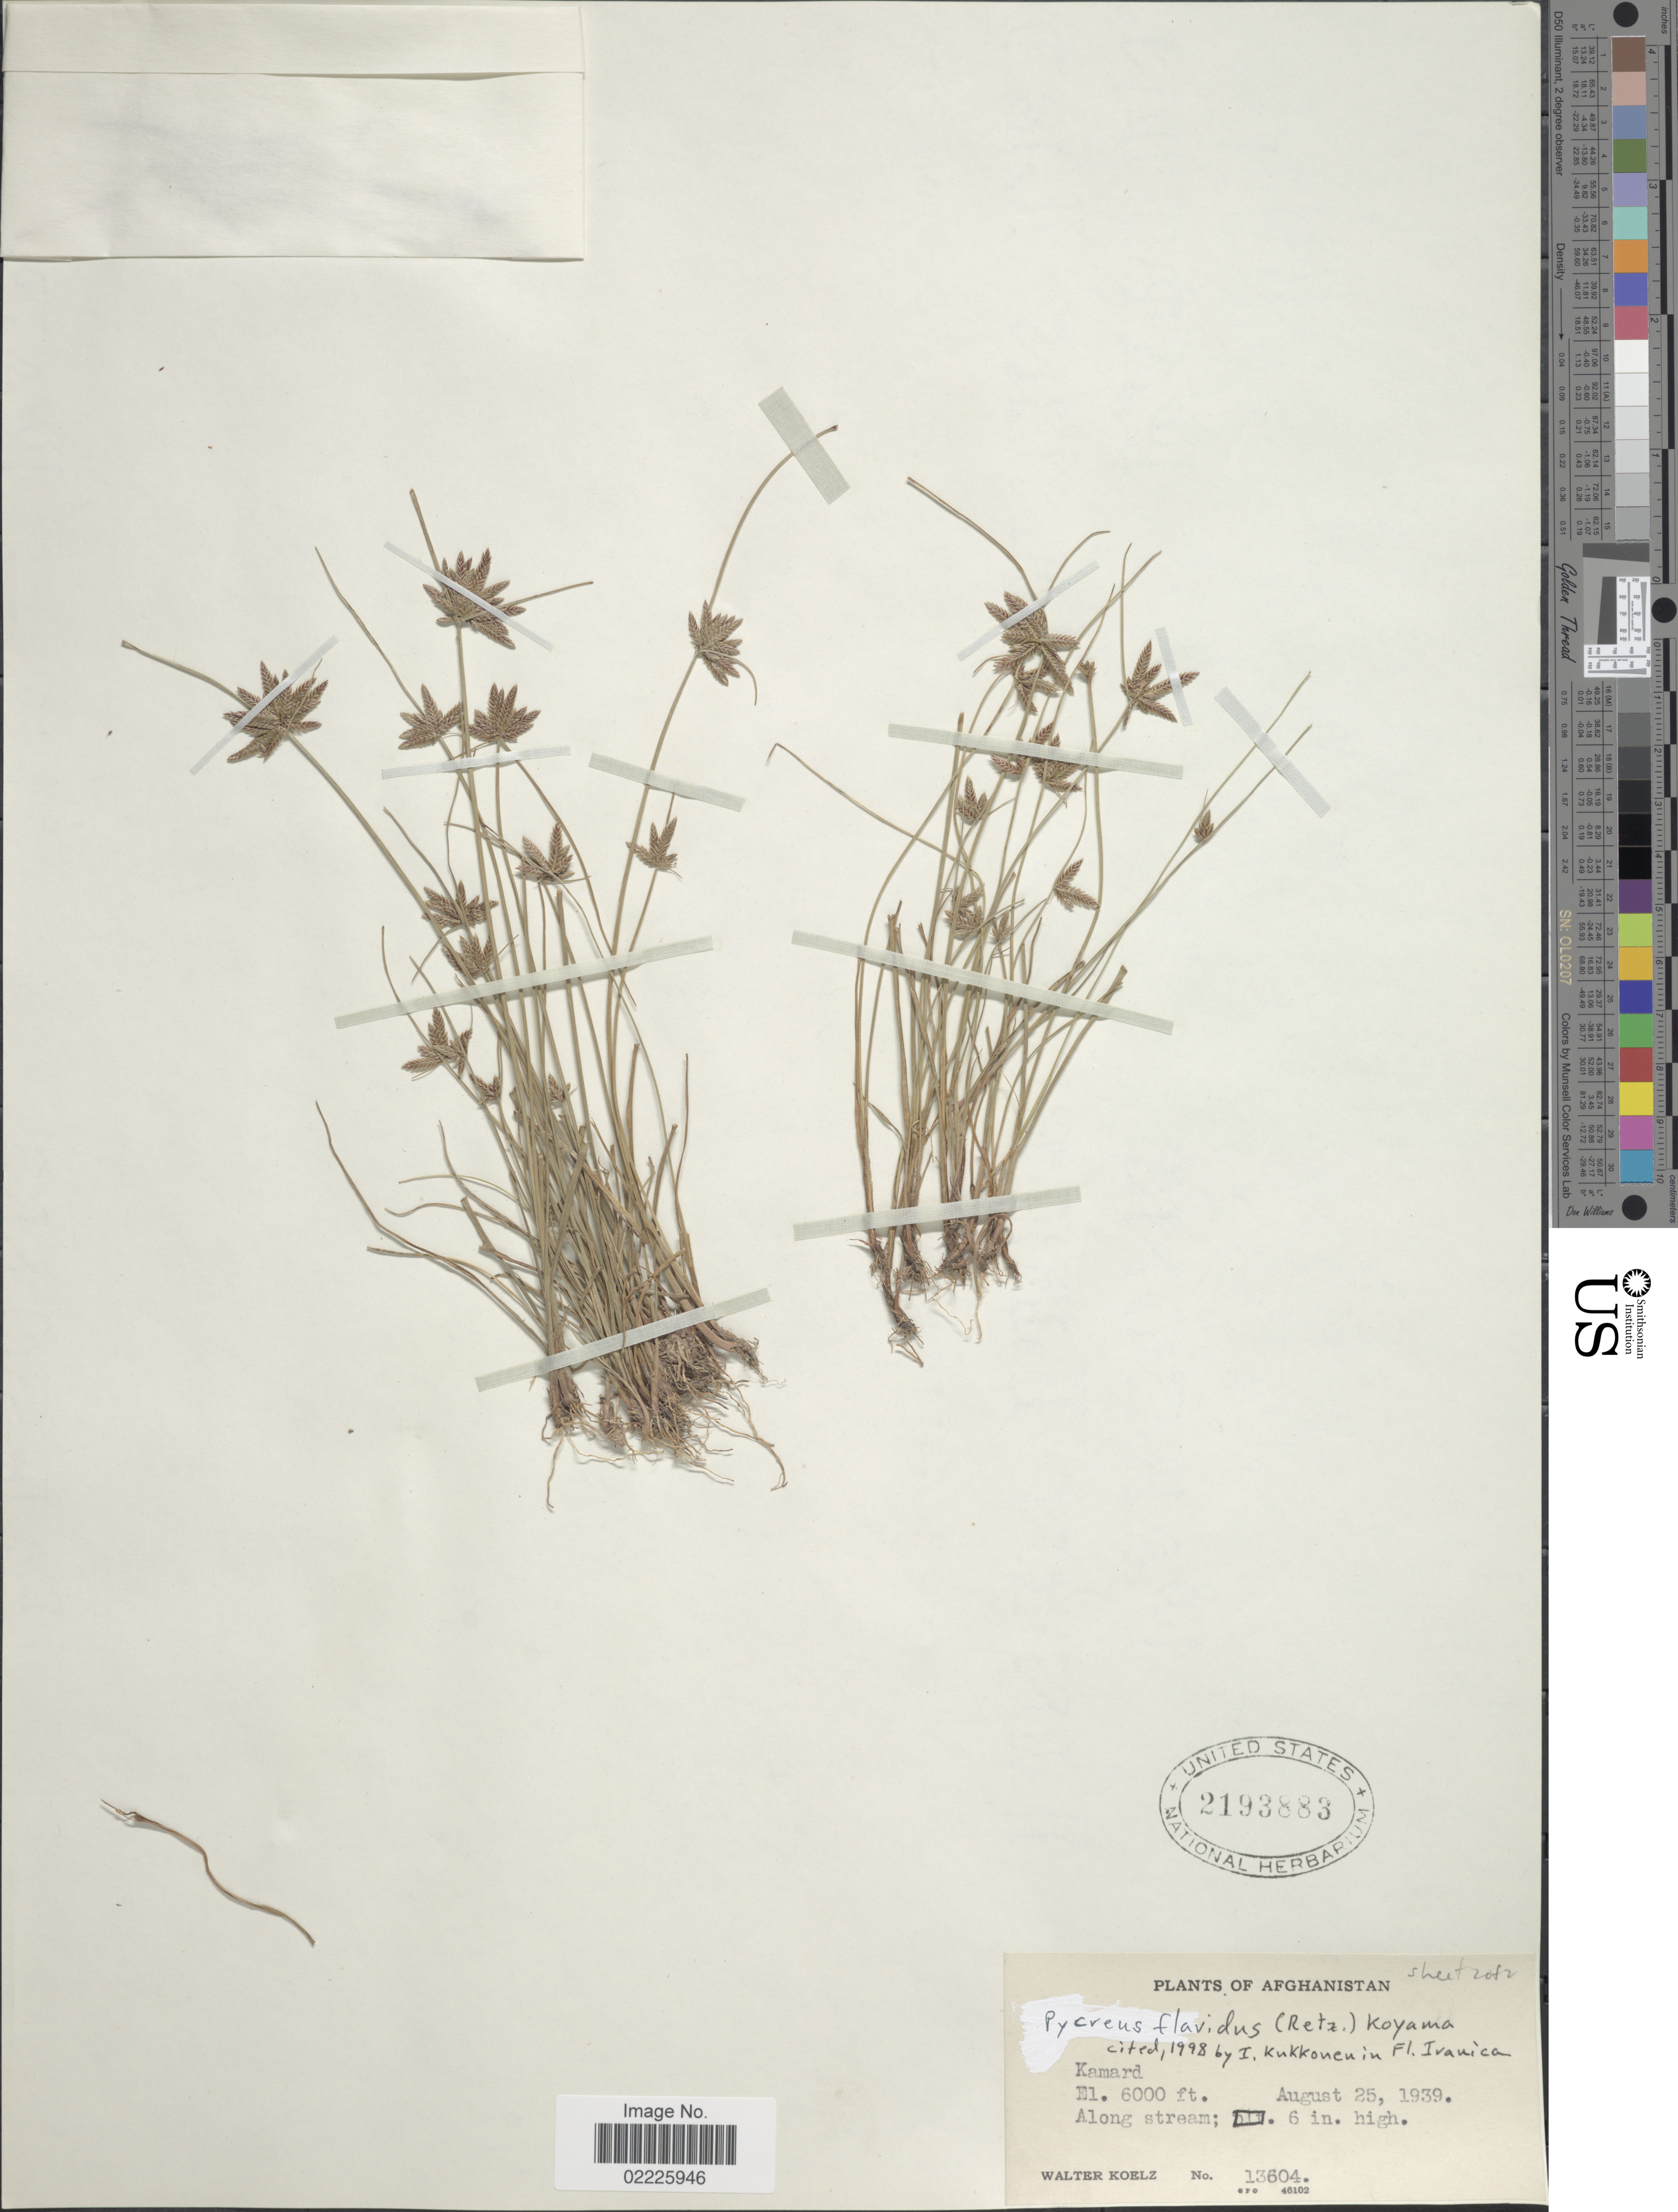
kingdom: Plantae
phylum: Tracheophyta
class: Liliopsida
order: Poales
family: Cyperaceae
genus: Cyperus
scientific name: Cyperus flavidus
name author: Retz.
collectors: W. N. Koelz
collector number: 13604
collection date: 1939-08-25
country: Afghanistan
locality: Kamard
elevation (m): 1829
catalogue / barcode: US 2193883